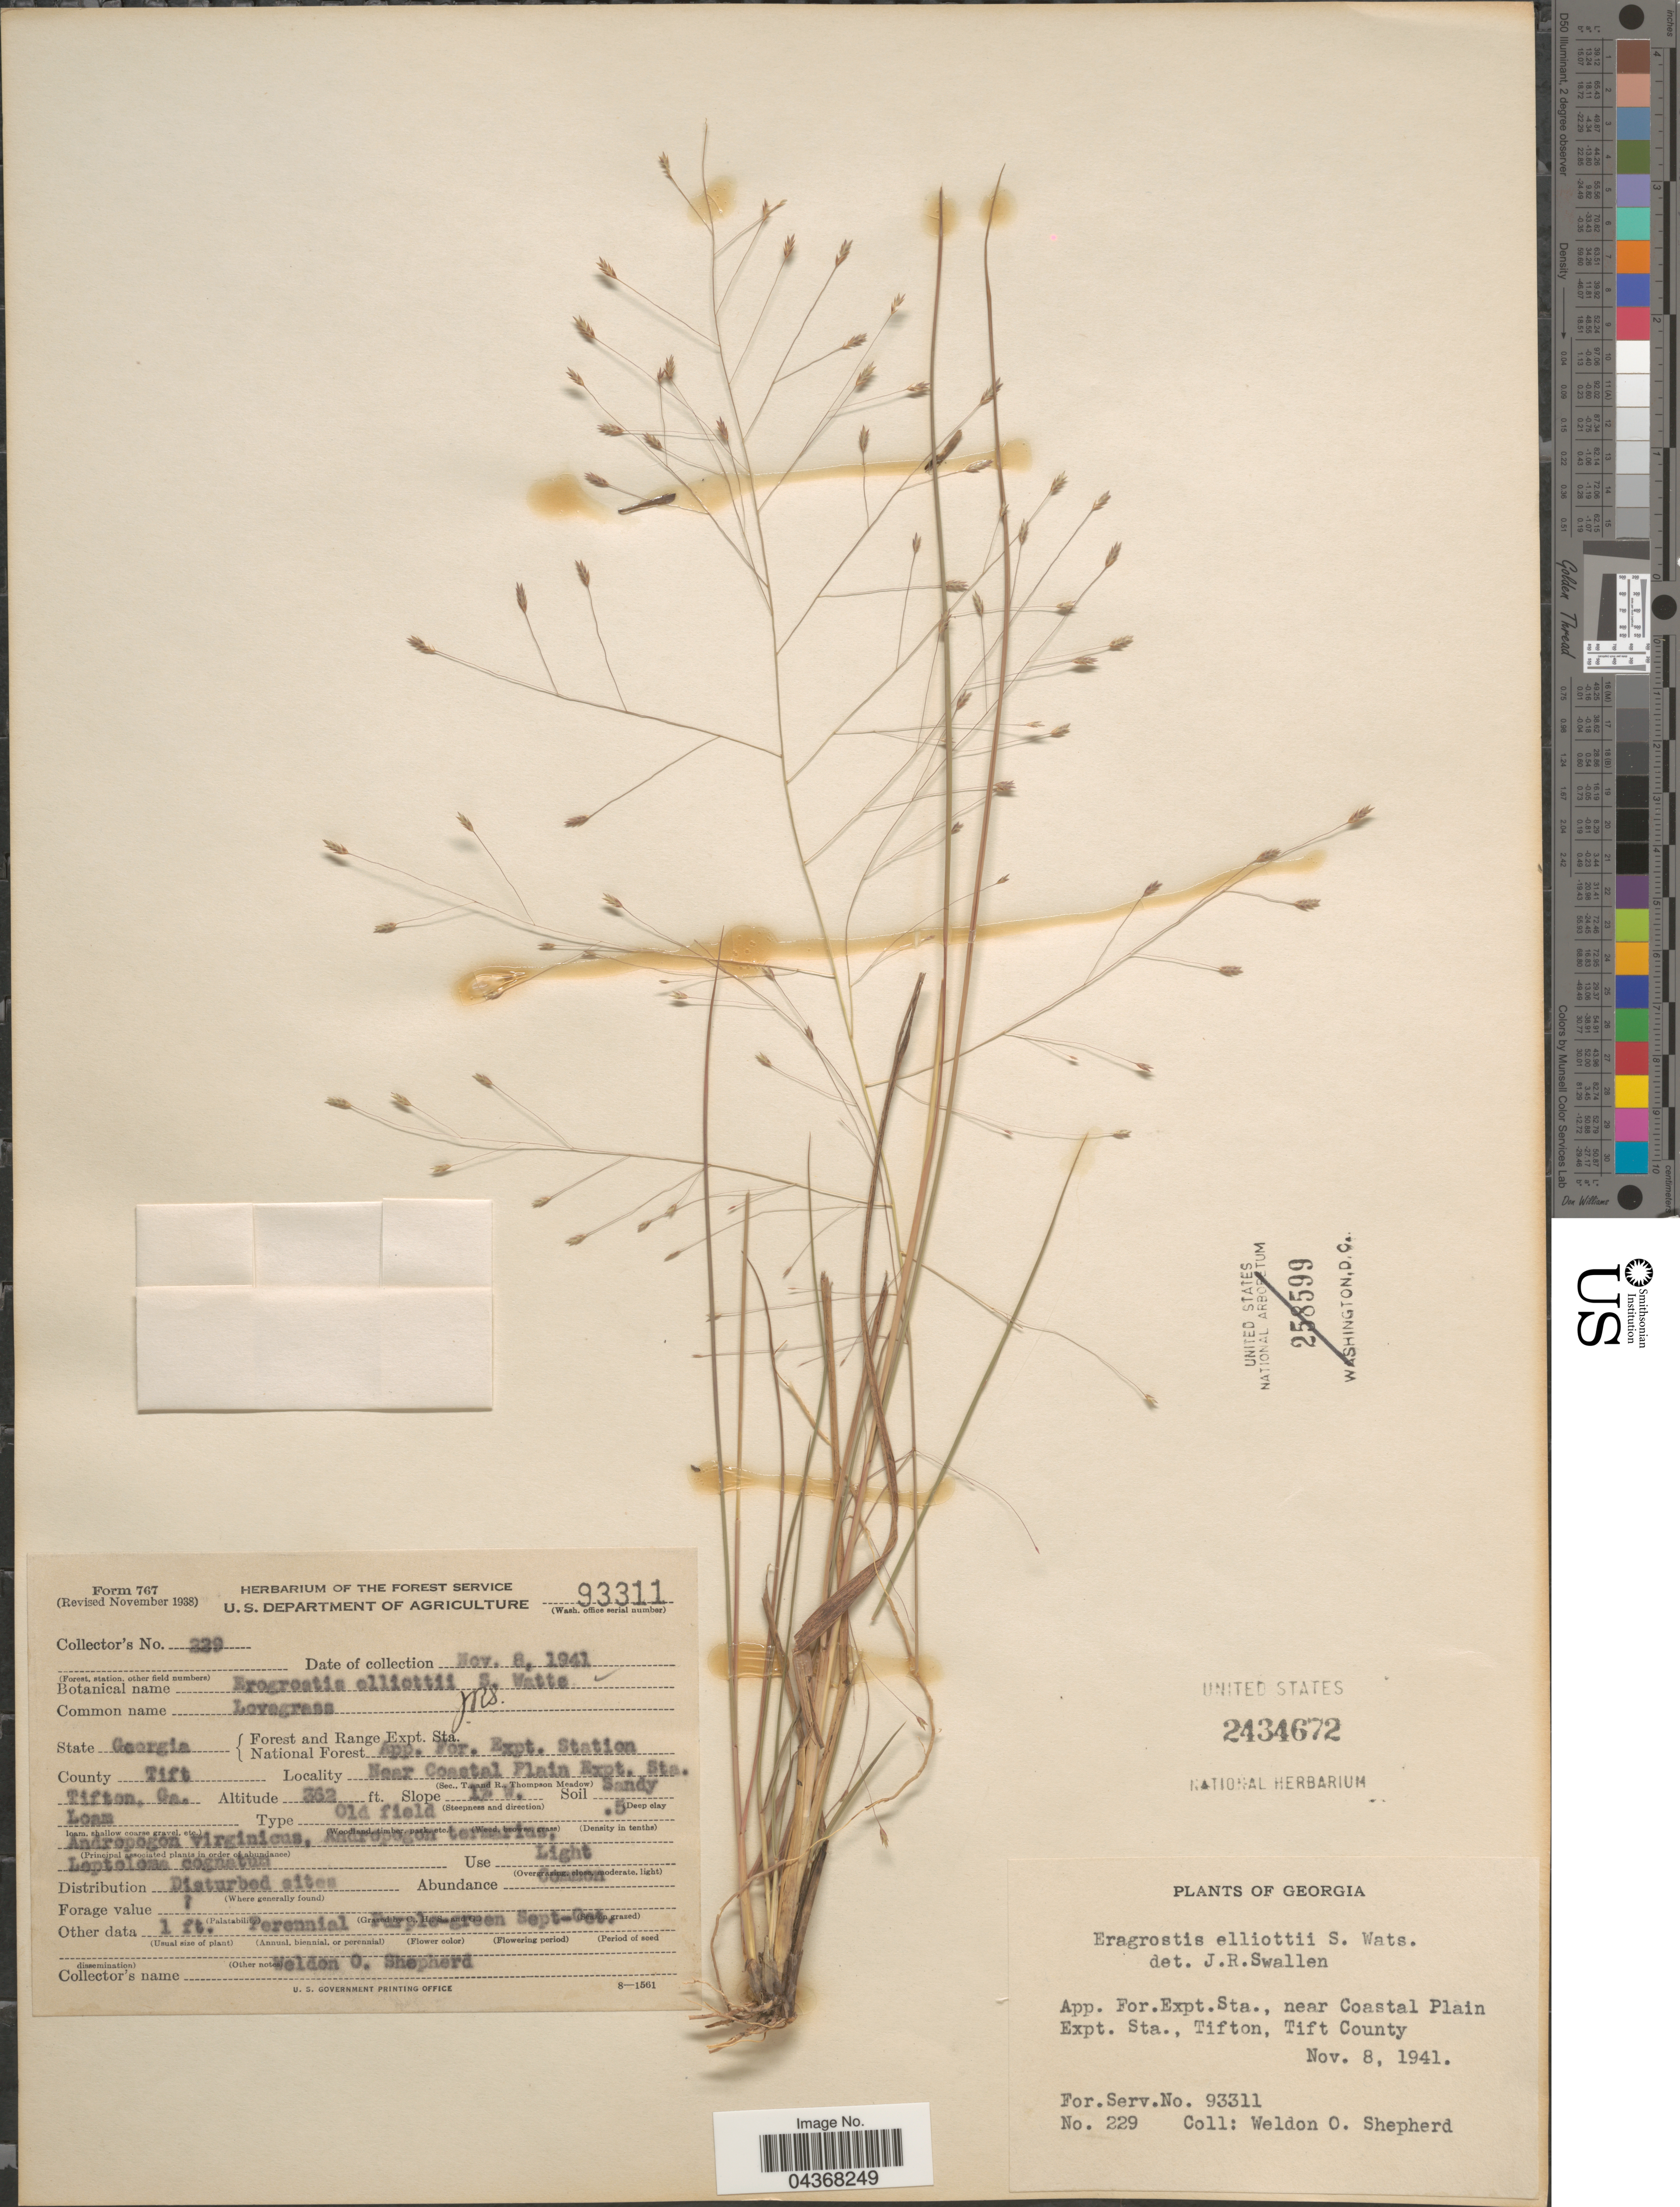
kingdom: Plantae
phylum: Tracheophyta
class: Liliopsida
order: Poales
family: Poaceae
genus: Eragrostis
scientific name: Eragrostis elliottii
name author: S. Watson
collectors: W. Shepherd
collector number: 229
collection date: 1941-11-08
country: United States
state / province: Georgia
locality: App. For. Expt. Sta., near Coastal Plain Expt., Tifton, Tift County.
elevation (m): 110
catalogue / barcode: US 2434672